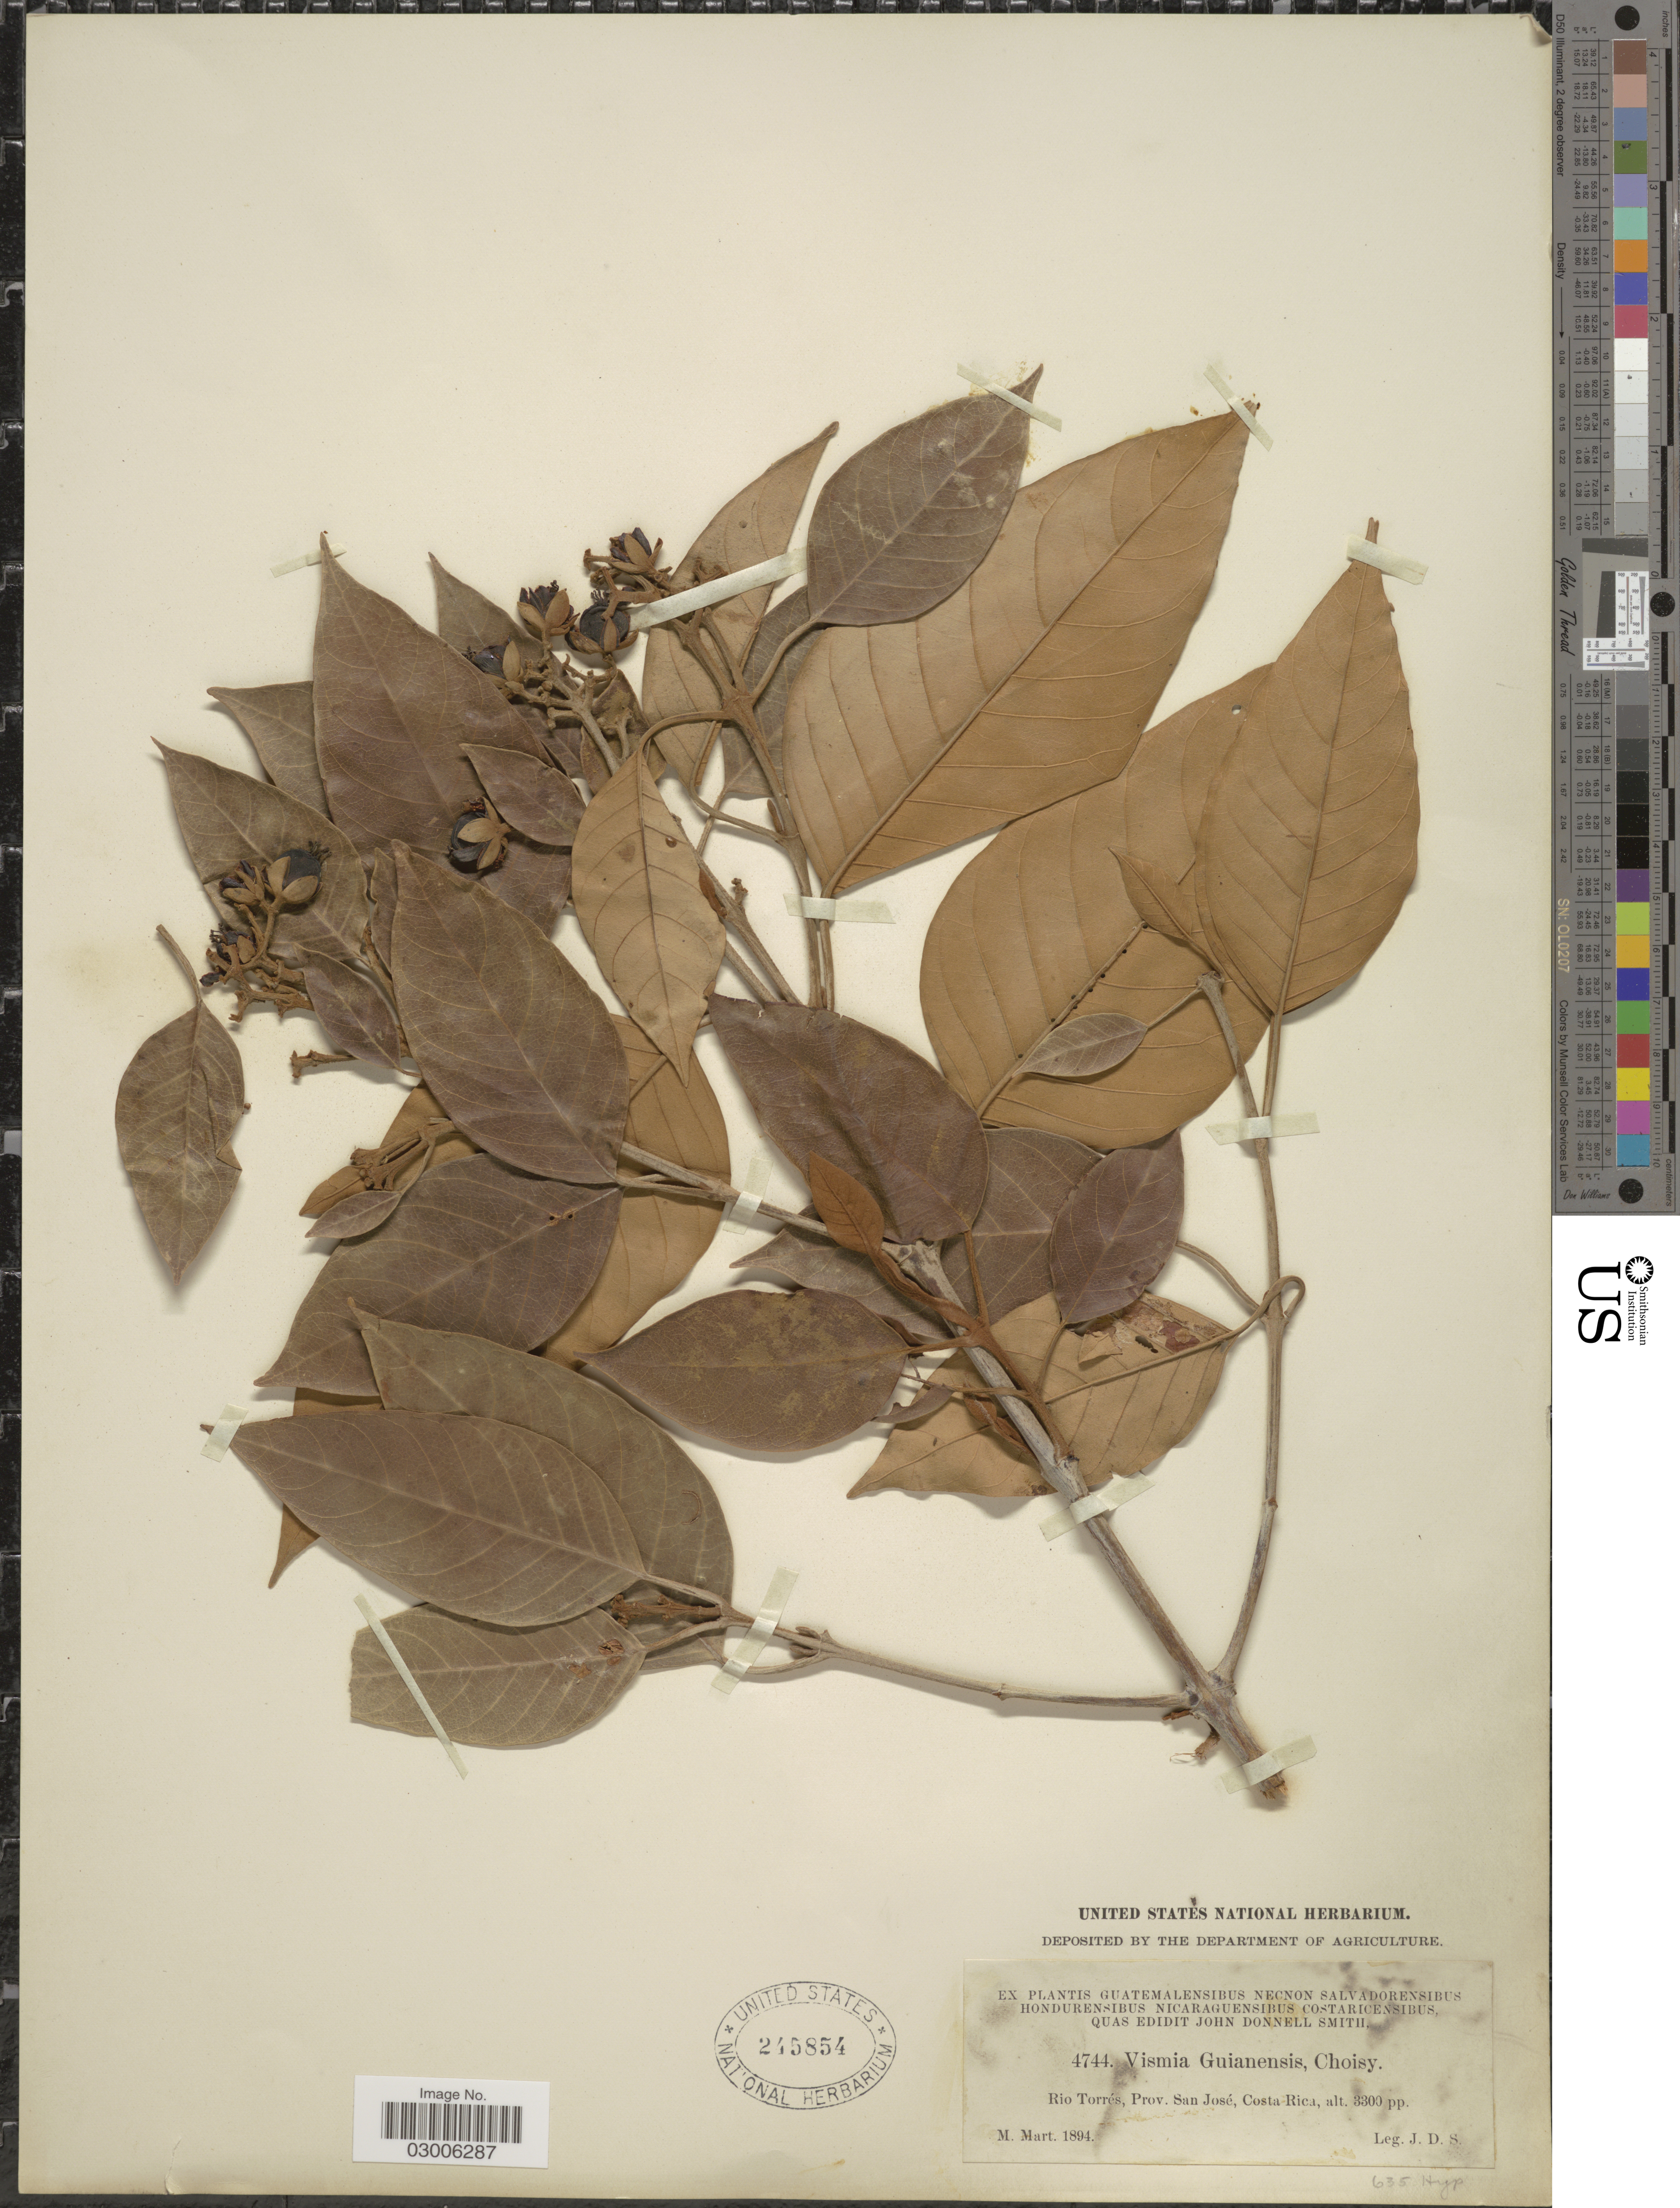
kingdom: Plantae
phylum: Tracheophyta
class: Magnoliopsida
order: Malpighiales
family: Hypericaceae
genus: Vismia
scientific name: Vismia guianensis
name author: (Aubl.) Pers.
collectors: J. Donnell Smith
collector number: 4744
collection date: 1894-03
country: Costa Rica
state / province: San José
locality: Rio Torrés.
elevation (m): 1006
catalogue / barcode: US 245854